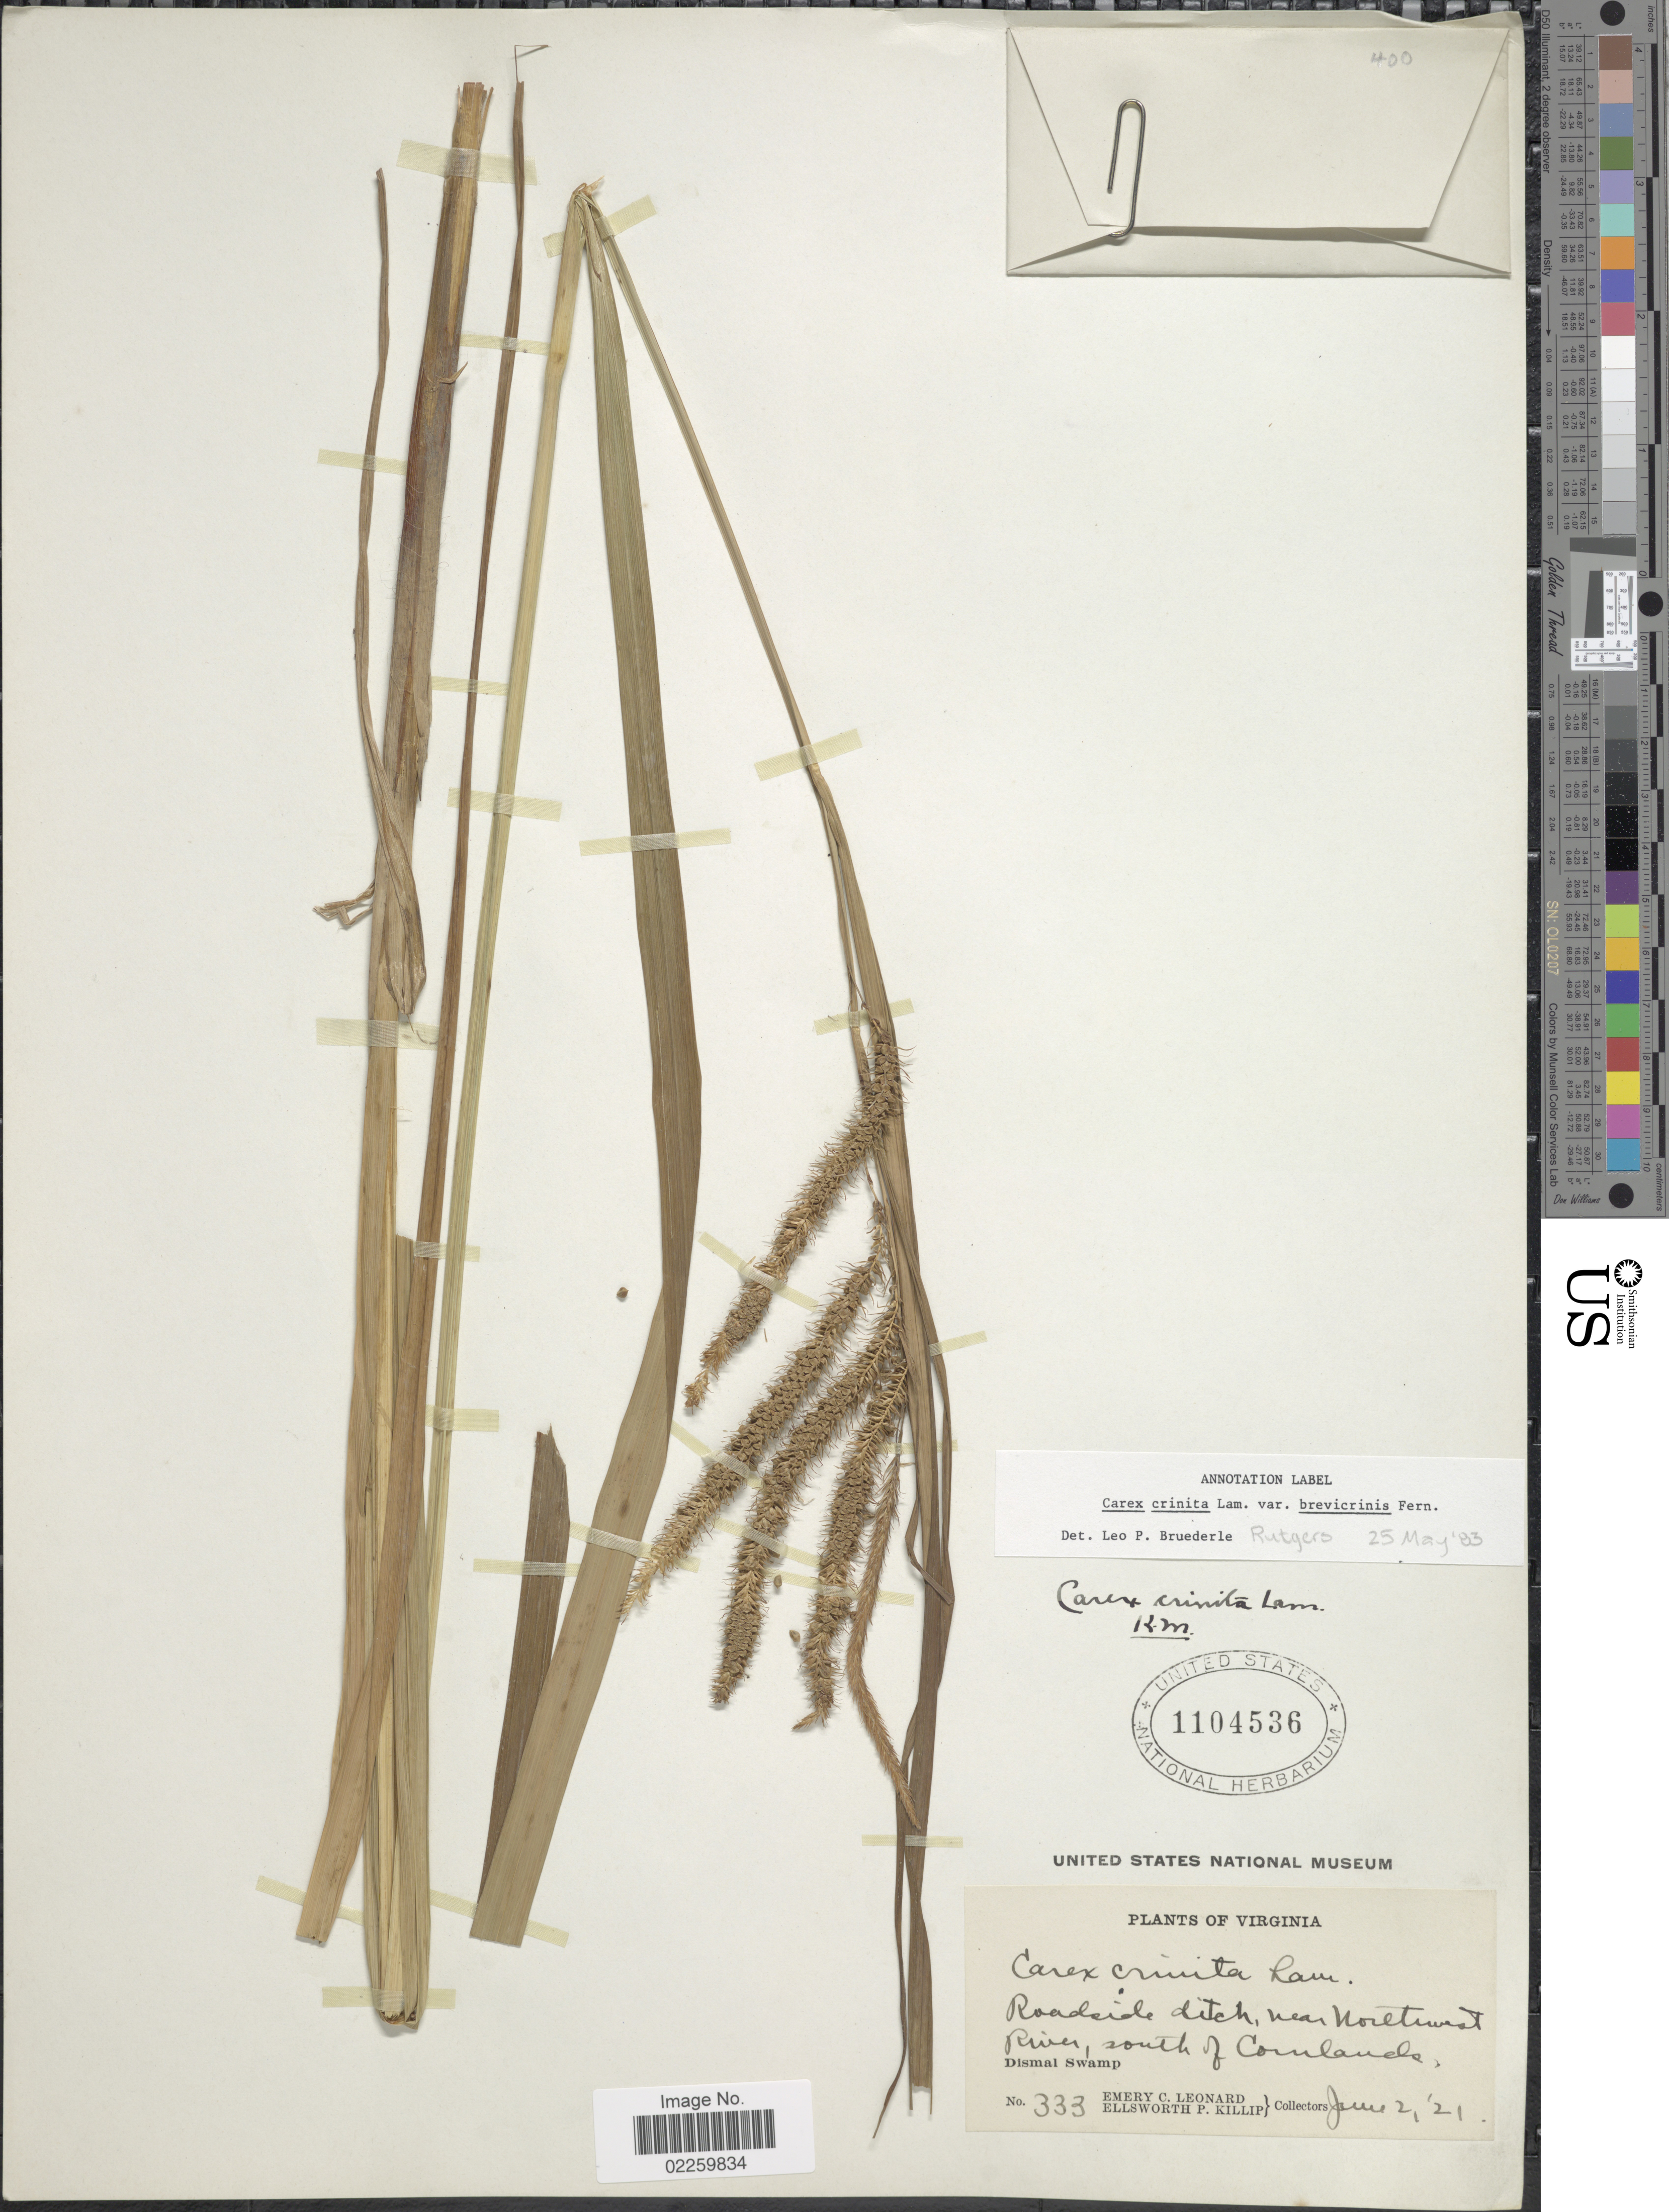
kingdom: Plantae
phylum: Tracheophyta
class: Liliopsida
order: Poales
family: Cyperaceae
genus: Carex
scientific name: Carex crinita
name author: Lam.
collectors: E. C. Leonard & E. P. Killip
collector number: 333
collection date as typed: Transcribed d/m/y: 2/6/21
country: United States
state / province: Virginia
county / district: City of Chesapeake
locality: Roadside ditch, near Northwest River, south of Cornlands, Dismal Swamp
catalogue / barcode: US 1104536